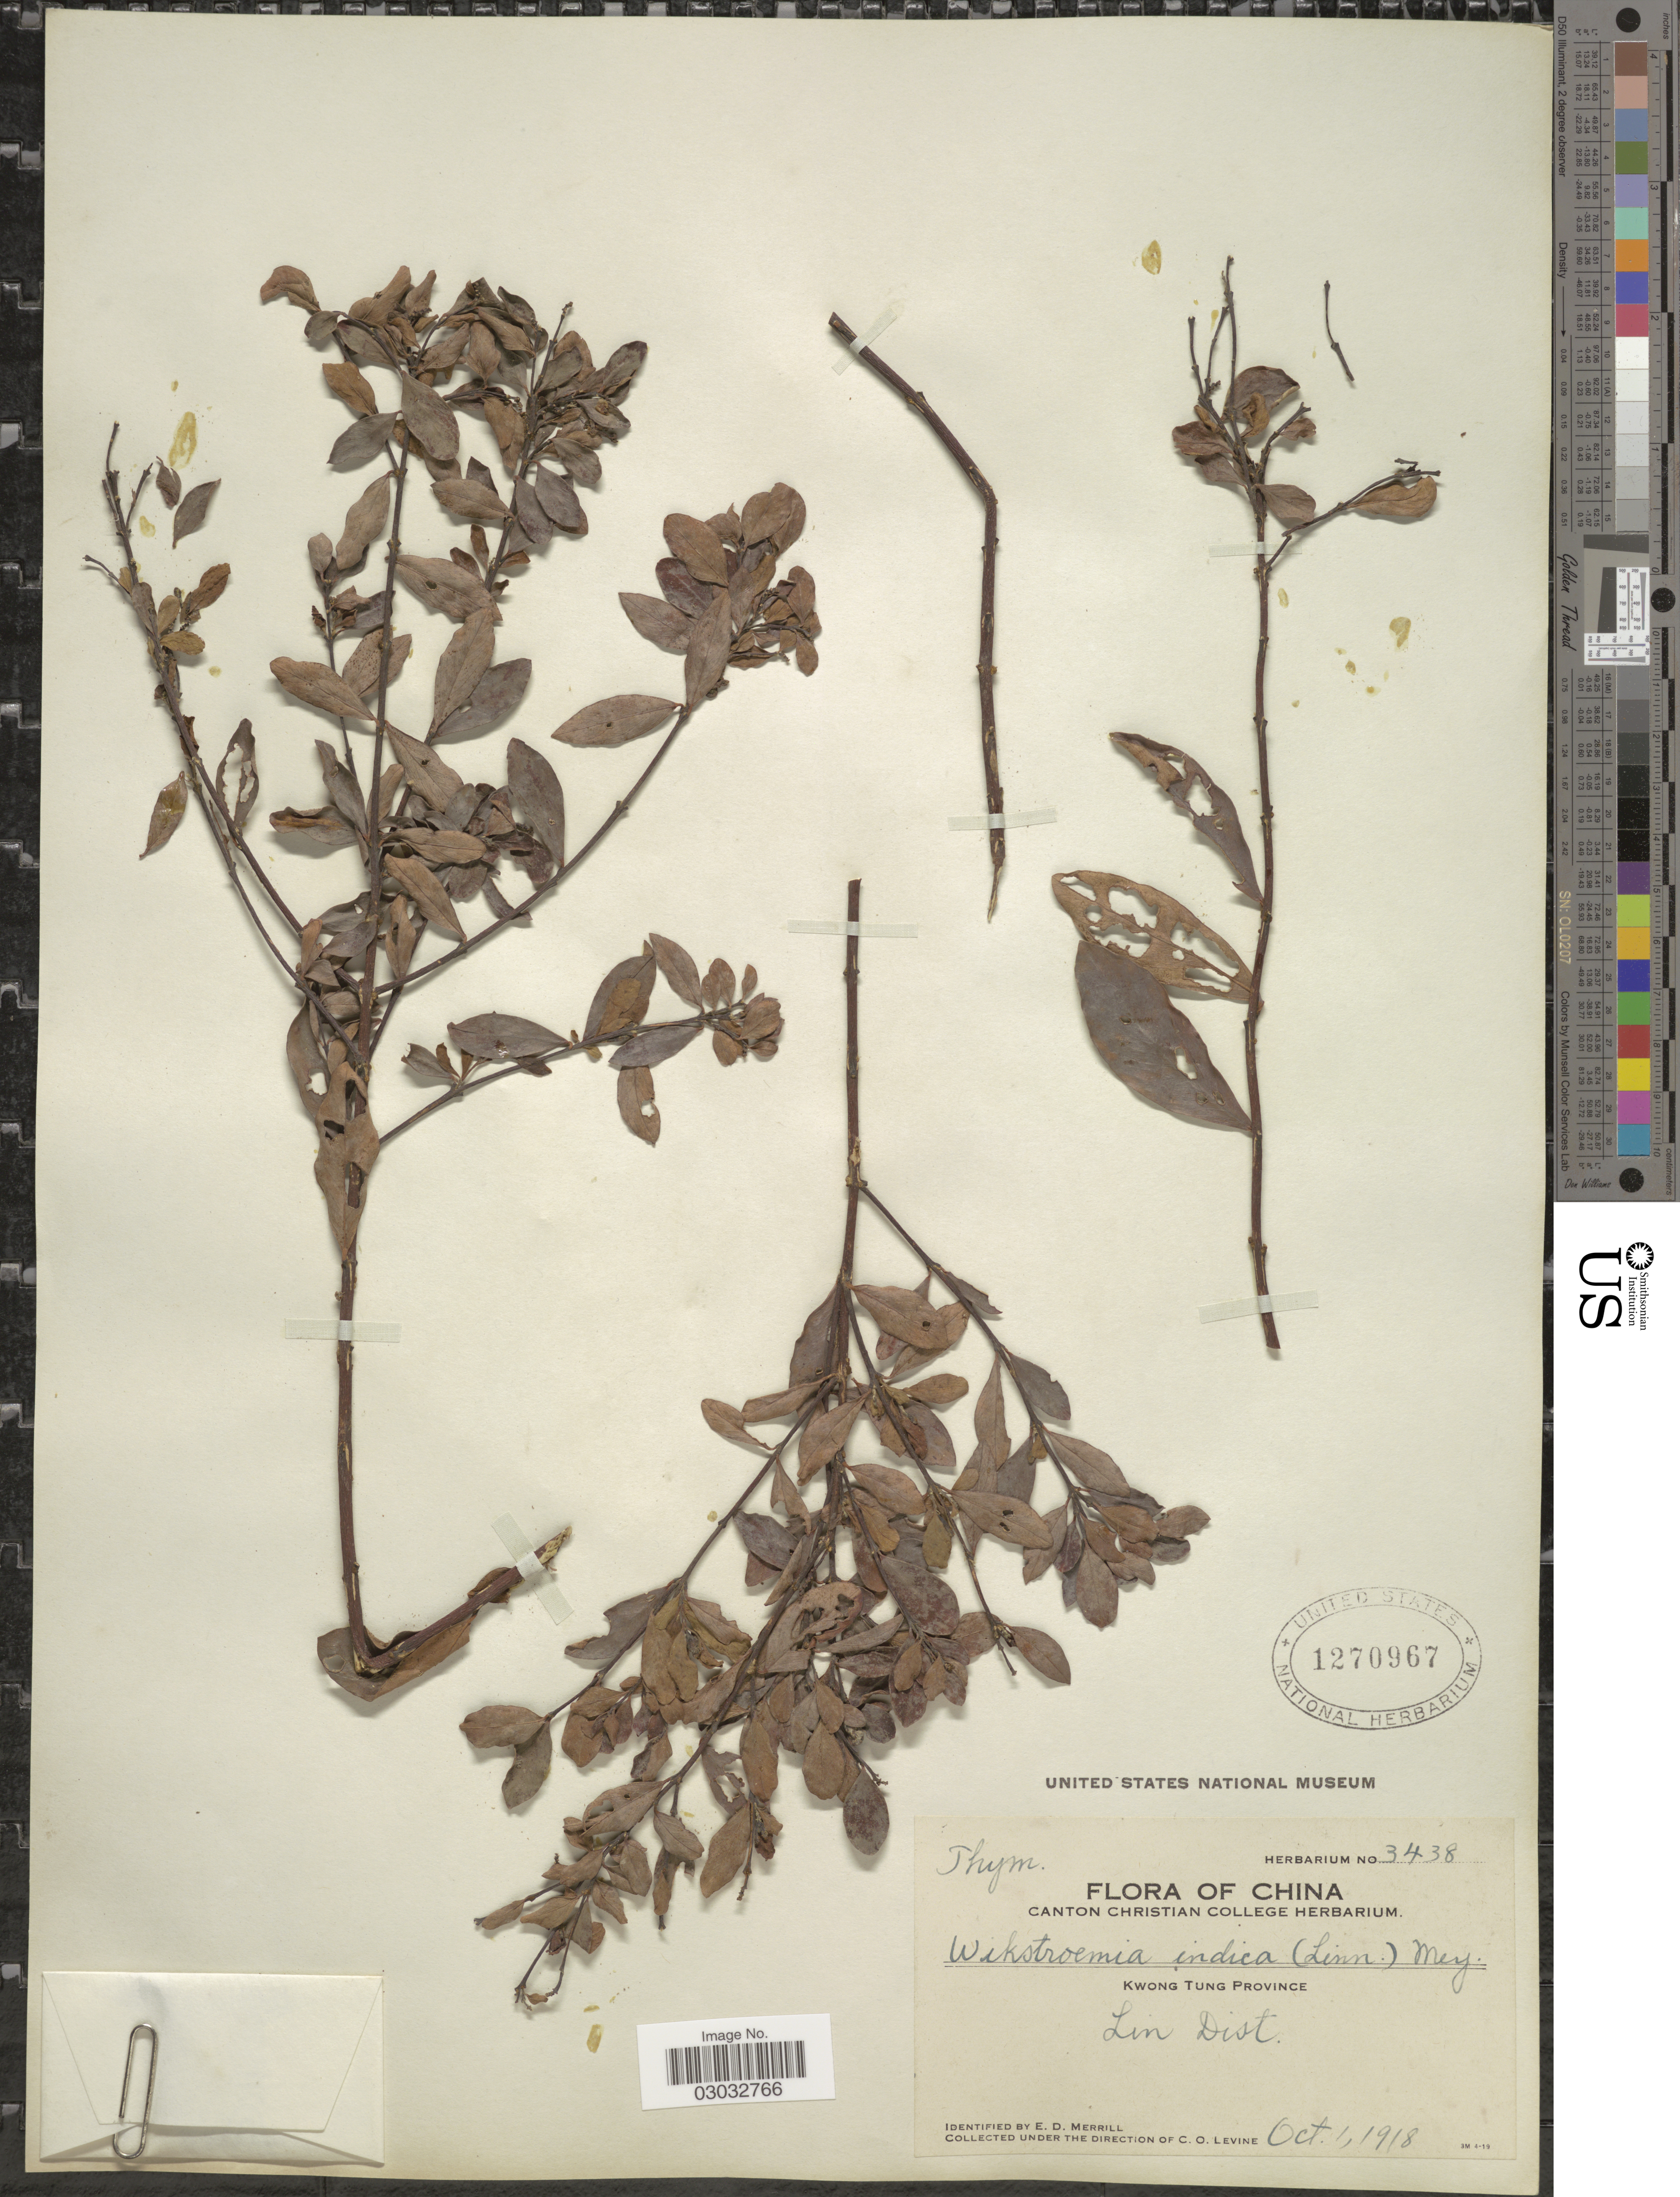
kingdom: Plantae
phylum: Tracheophyta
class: Magnoliopsida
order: Malvales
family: Thymelaeaceae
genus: Wikstroemia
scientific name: Wikstroemia indica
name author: (L.) C.A. Mey.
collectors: C. O. Levine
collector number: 3438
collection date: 1918-10-01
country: China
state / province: Guangdong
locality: Kwong Tung Province, Lin Dist.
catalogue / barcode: US 1270967